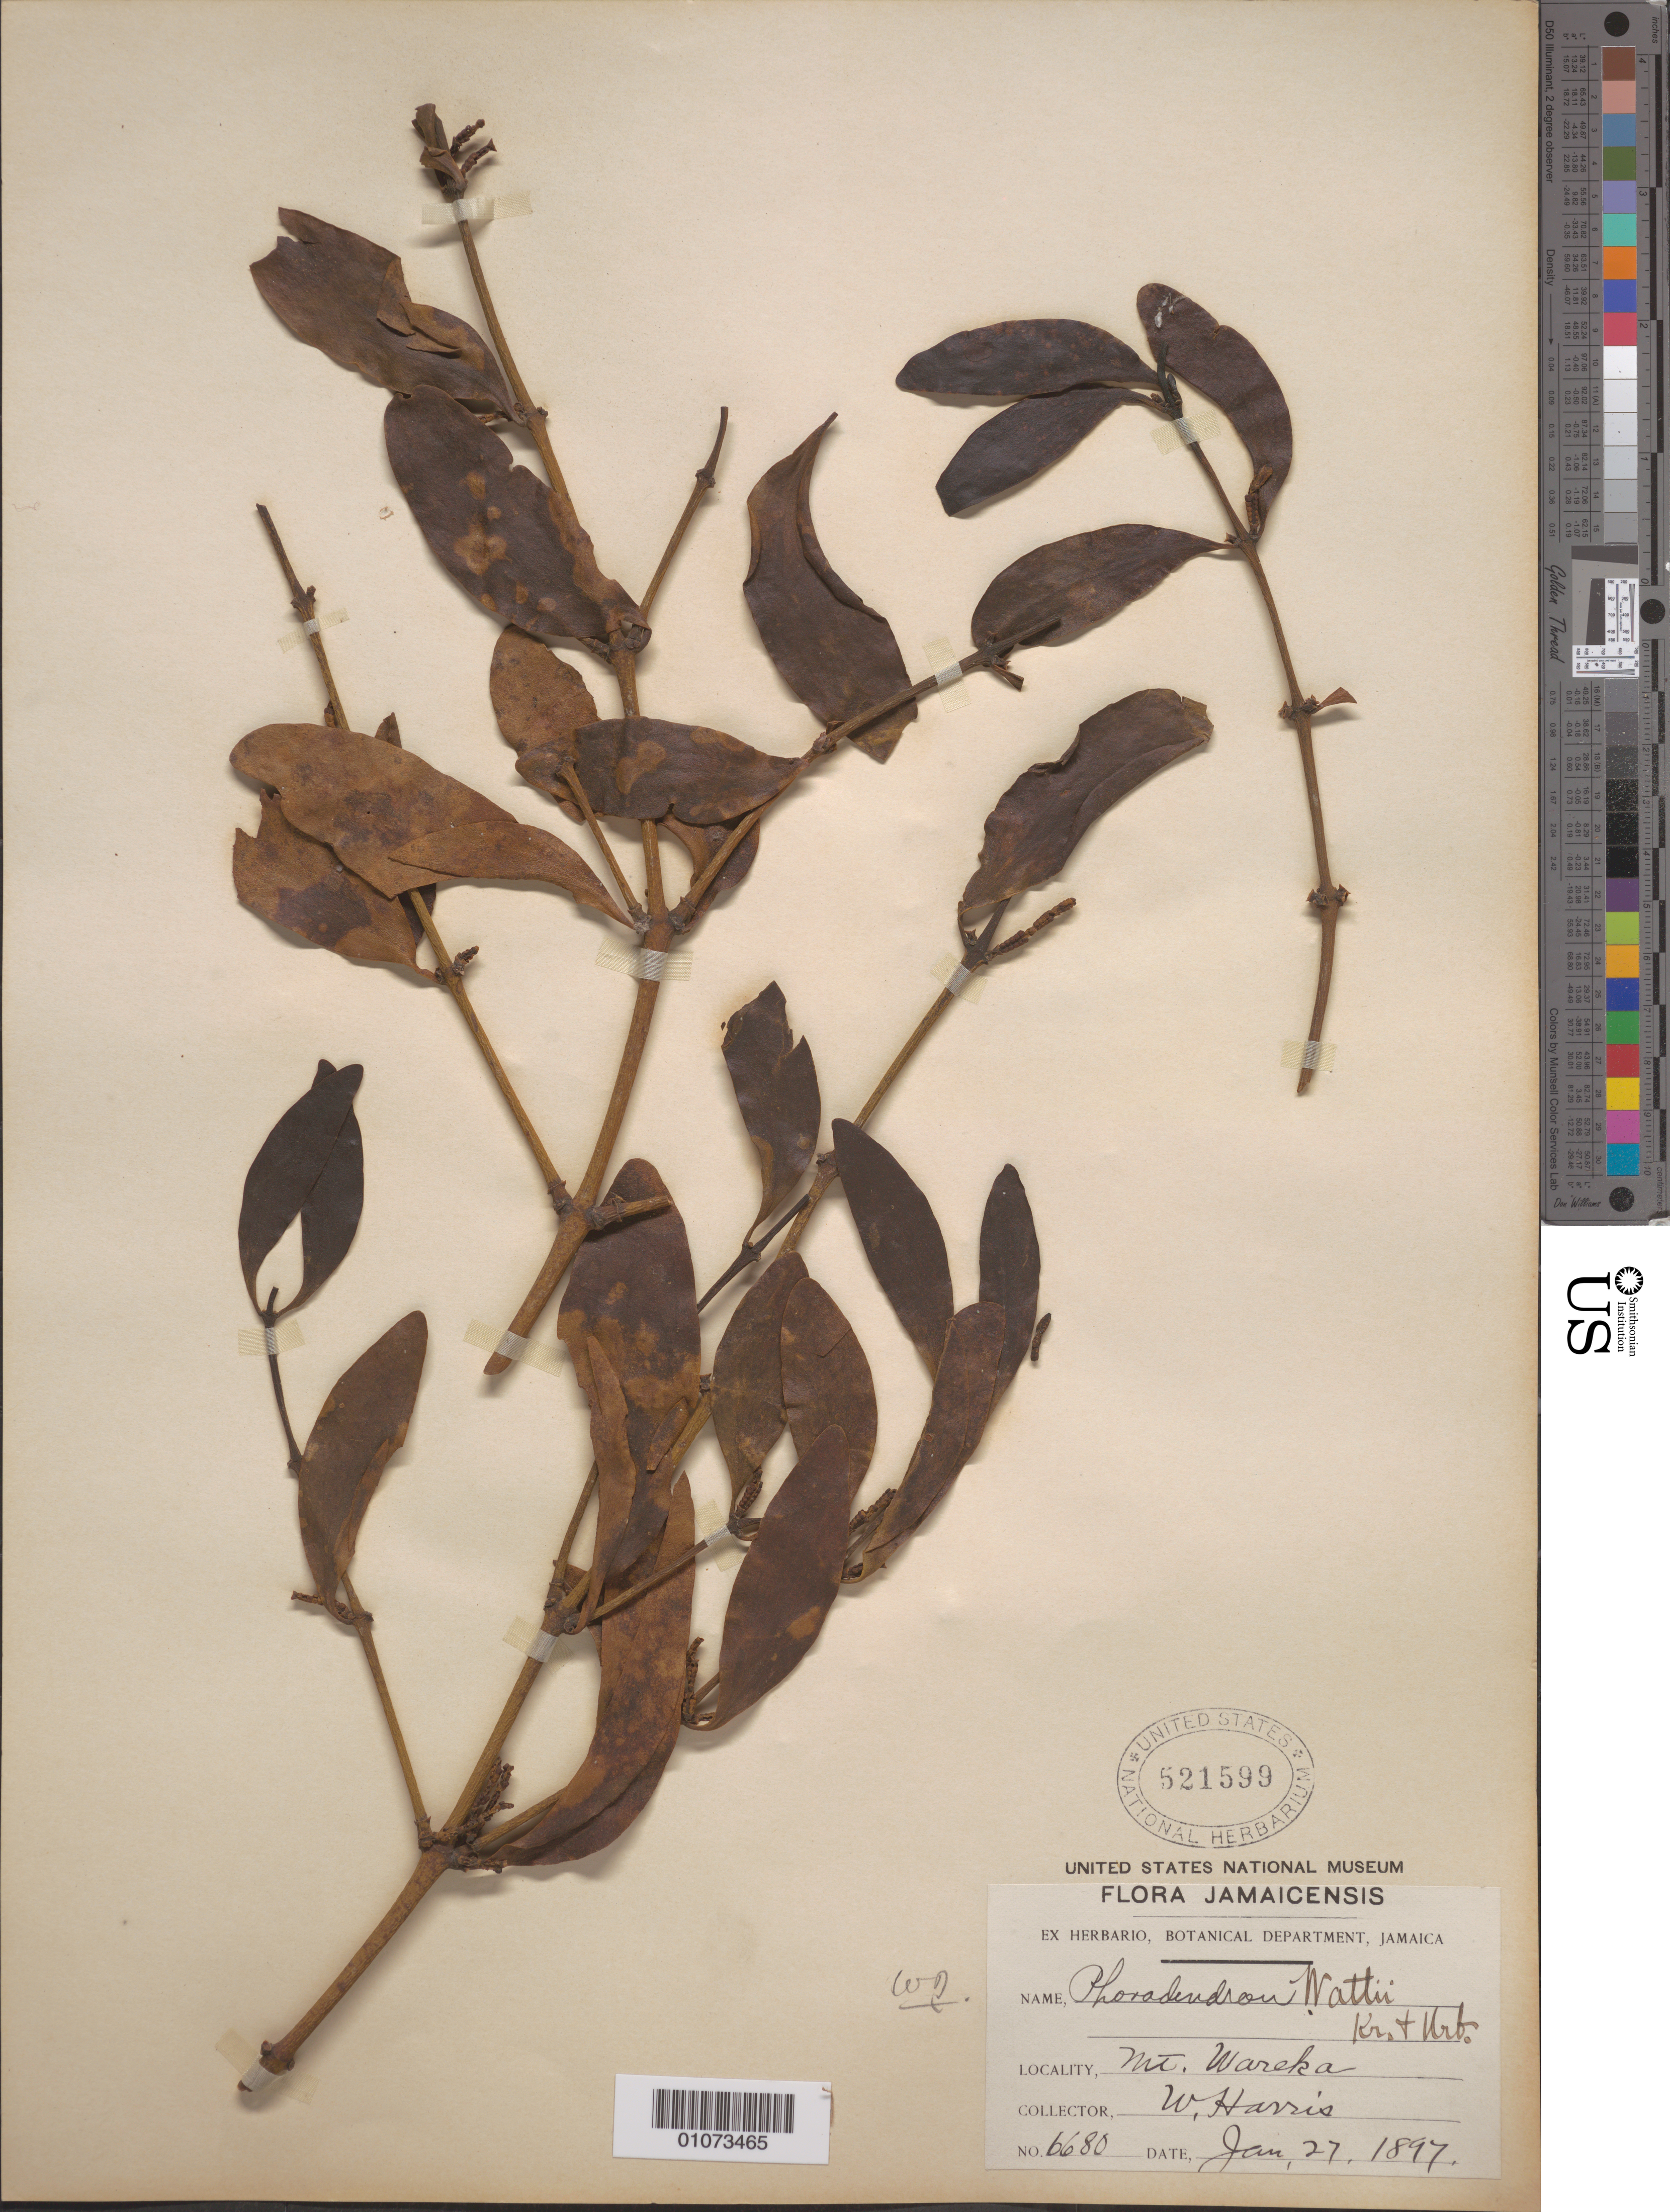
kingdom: Plantae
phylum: Tracheophyta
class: Magnoliopsida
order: Santalales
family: Viscaceae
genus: Phoradendron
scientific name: Phoradendron wattii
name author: Krug & Urb.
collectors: W. Harris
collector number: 6680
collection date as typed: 27 Jan 1897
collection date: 1897-01-27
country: Jamaica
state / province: Manchester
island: Jamaica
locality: Mt. Wareka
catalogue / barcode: US 521599